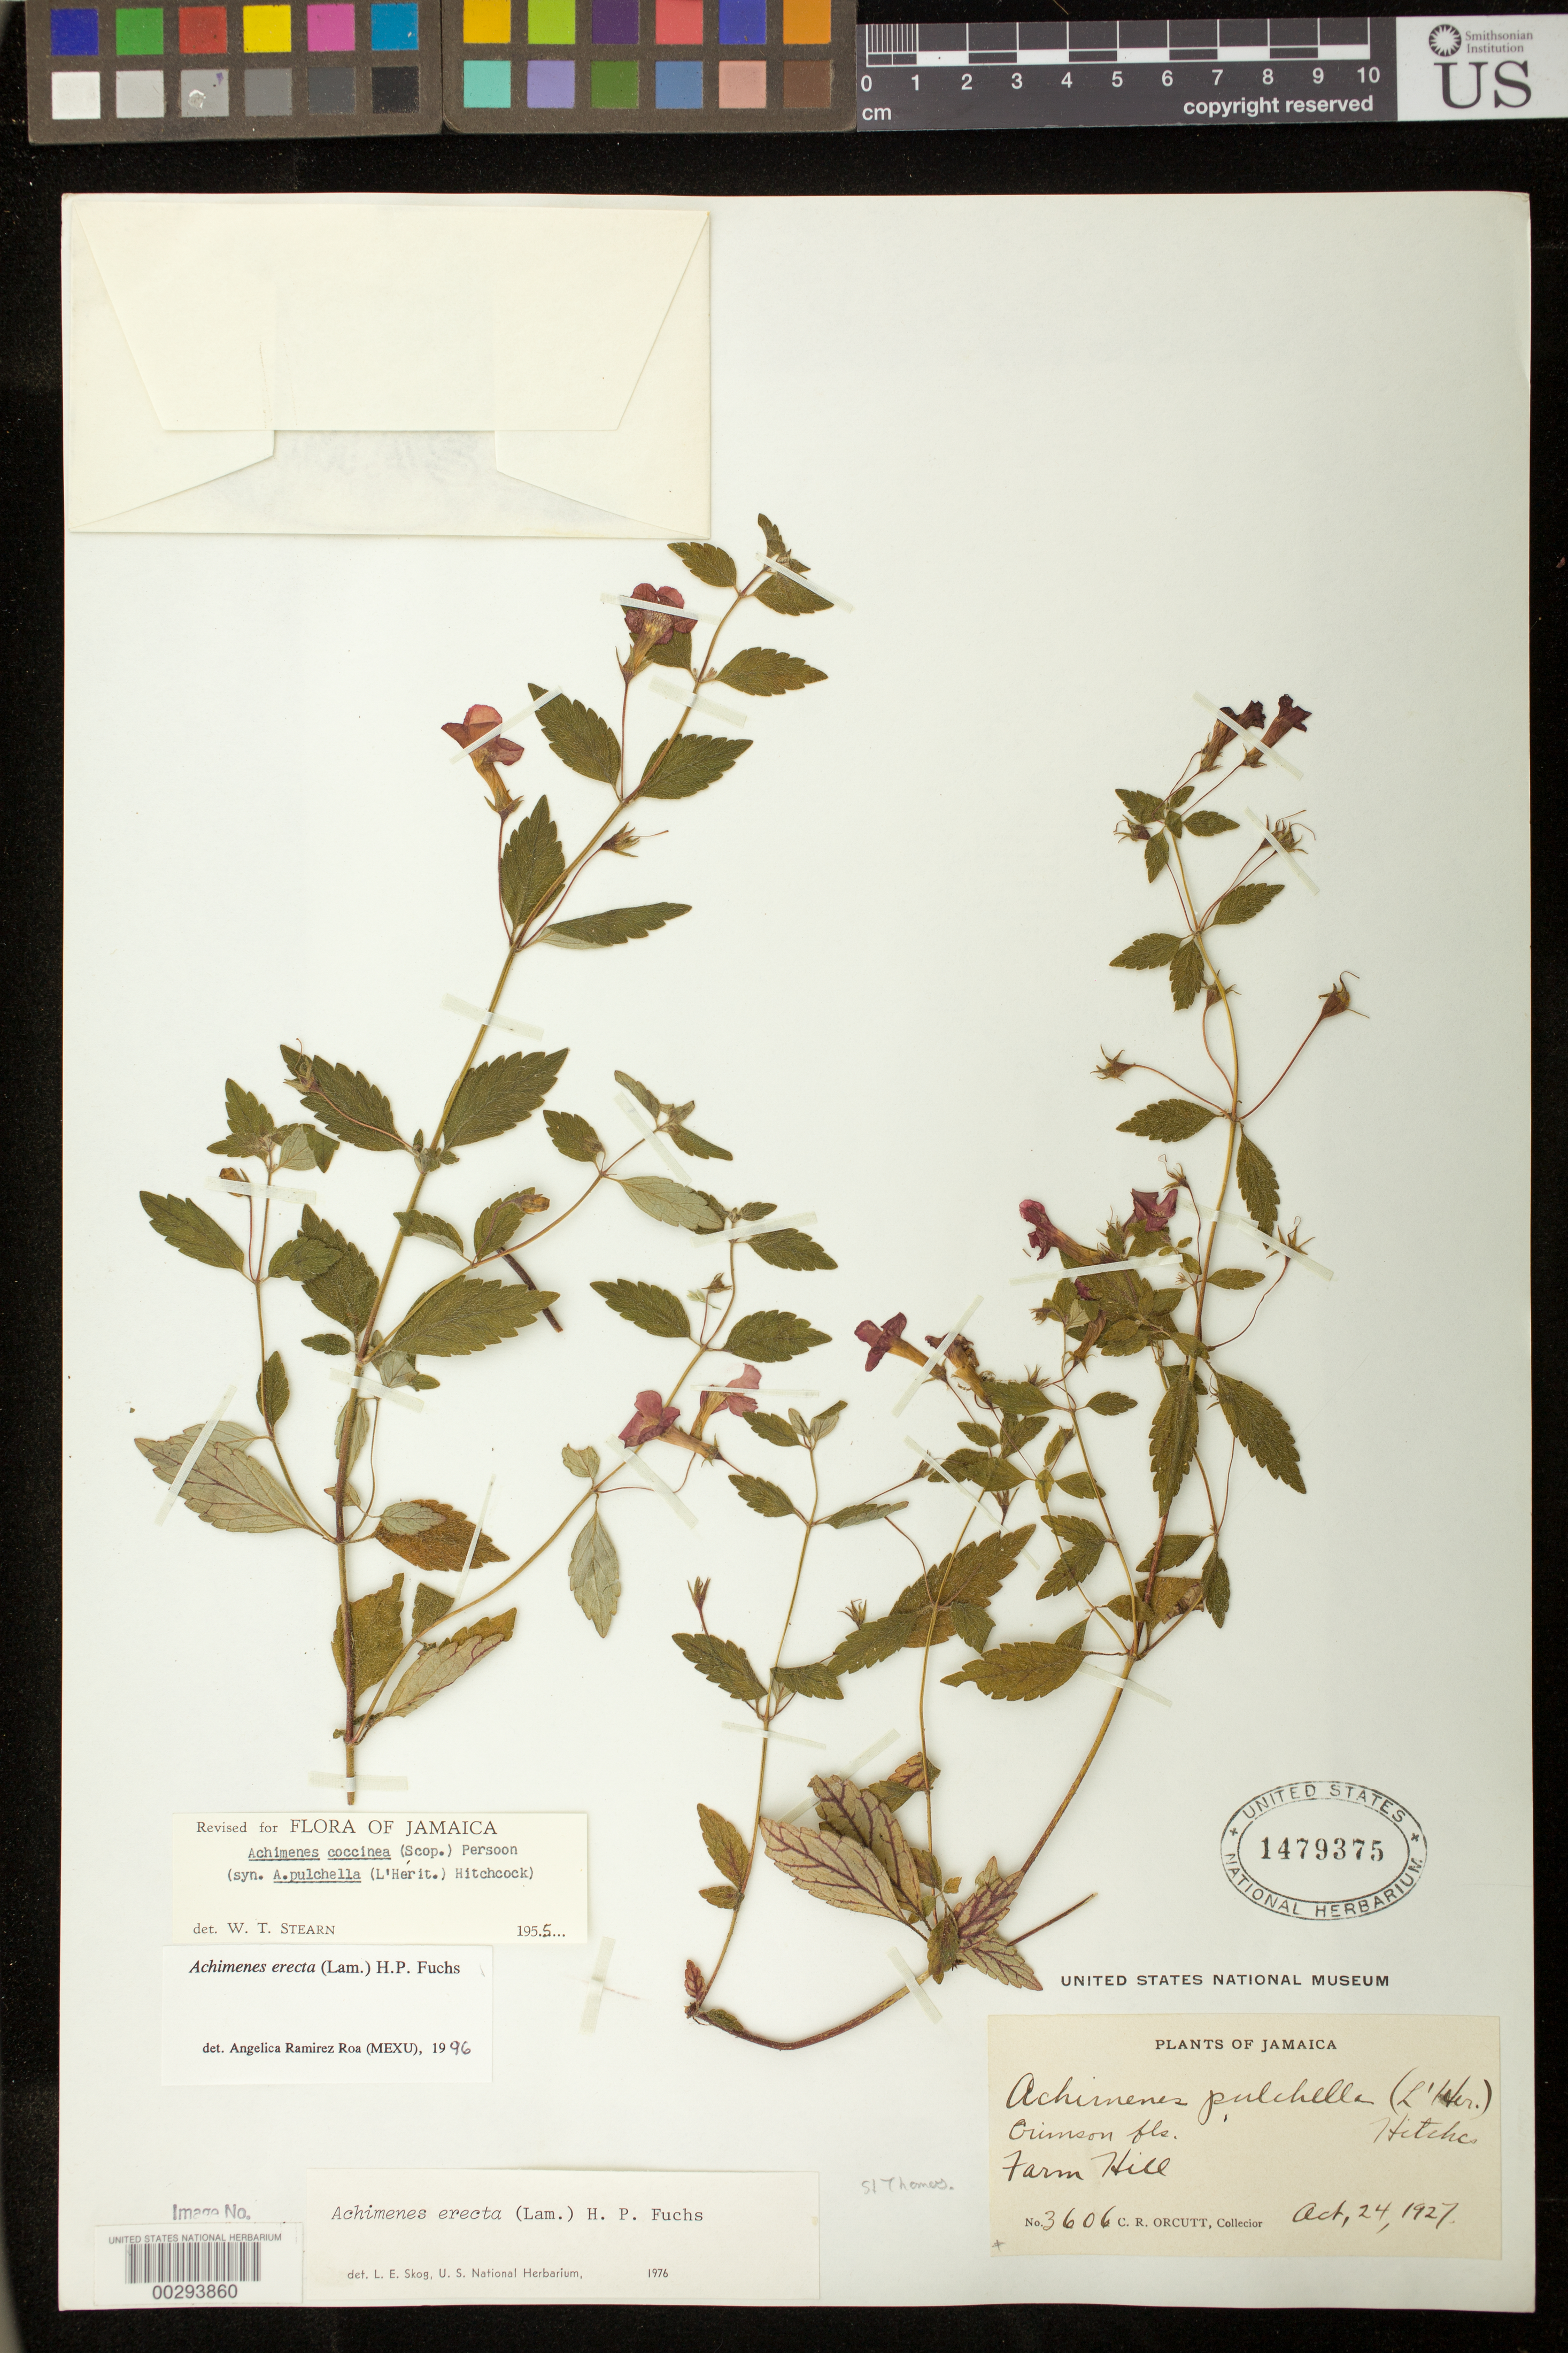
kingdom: Plantae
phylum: Tracheophyta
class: Magnoliopsida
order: Lamiales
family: Gesneriaceae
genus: Achimenes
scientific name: Achimenes erecta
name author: (Lam.) H.P. Fuchs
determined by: Skog, Laurence E.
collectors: C. R. Orcutt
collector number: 3606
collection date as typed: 24 Oct 1927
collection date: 1927-10-24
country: Jamaica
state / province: Saint Thomas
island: Jamaica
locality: Farm Hill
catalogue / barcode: US 1479375